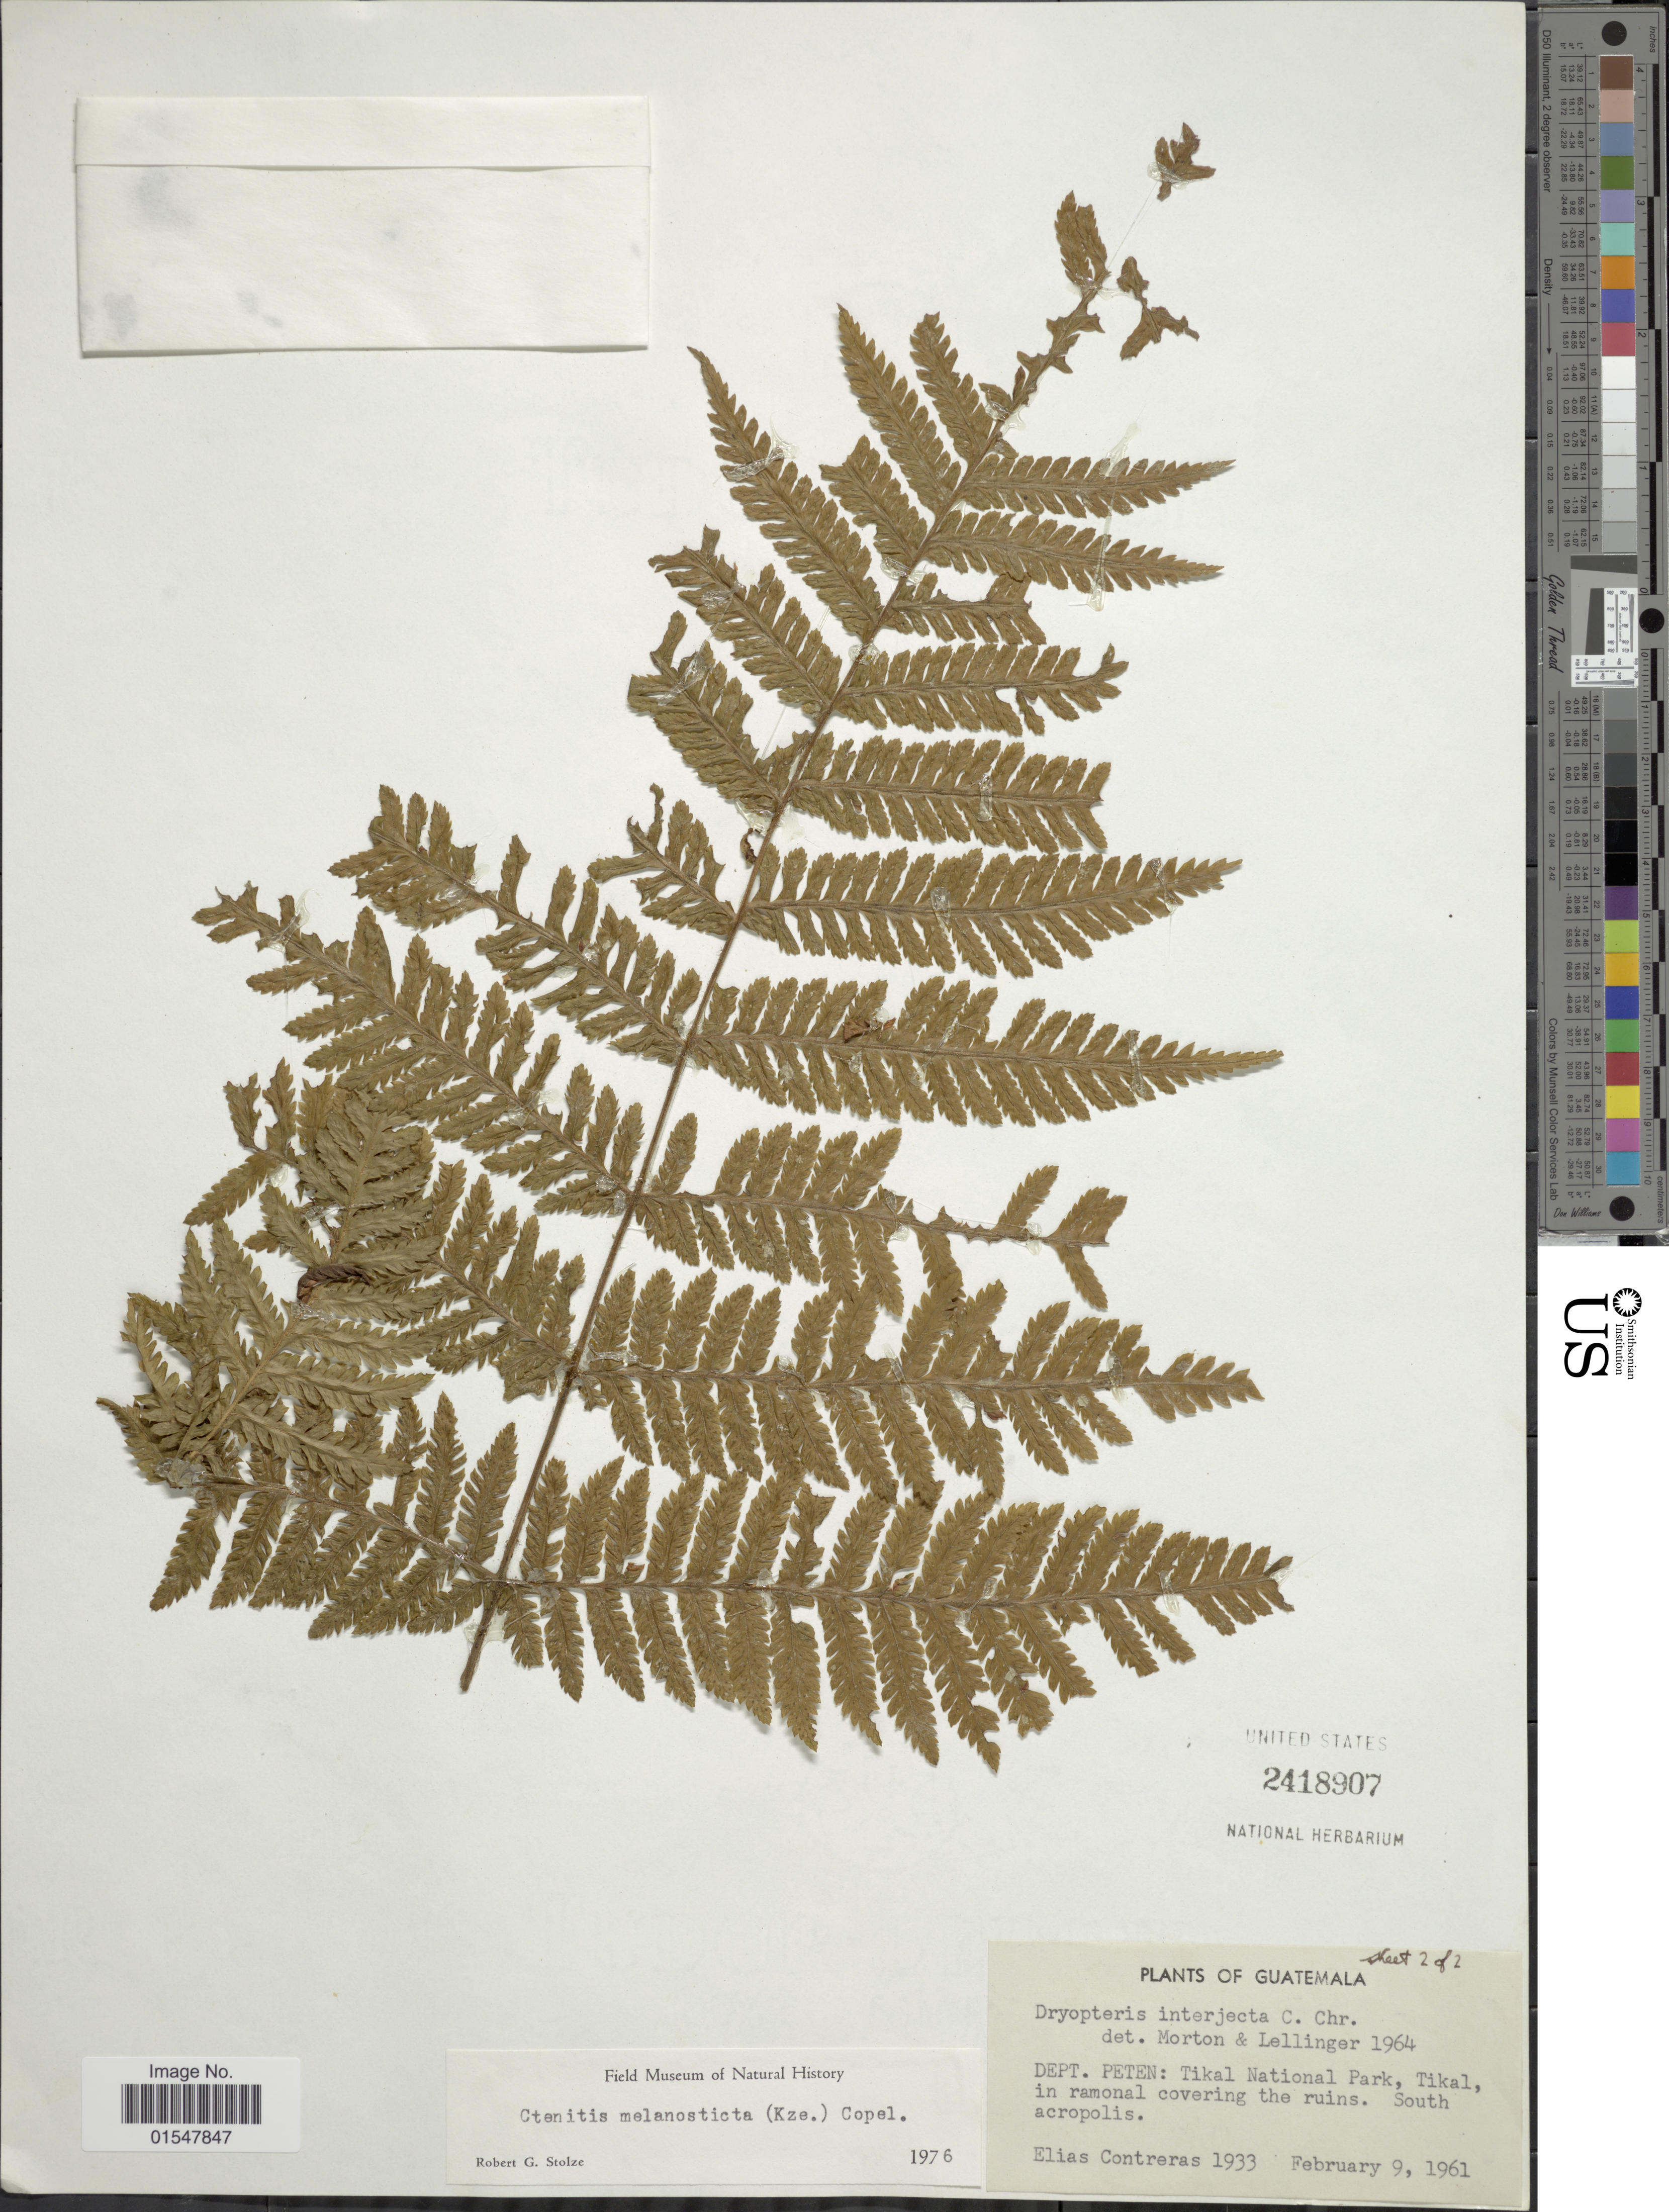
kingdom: Plantae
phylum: Tracheophyta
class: Polypodiopsida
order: Polypodiales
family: Dryopteridaceae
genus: Ctenitis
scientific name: Ctenitis melanosticta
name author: (Kunze) Copel.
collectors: E. Contreras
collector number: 1933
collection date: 1961-02-09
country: Guatemala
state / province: El Petén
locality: Guatemala, Department of Peten: Tikal National Park, Tikal, in ramonal covering the ruins. South acropolis.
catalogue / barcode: US 2418907